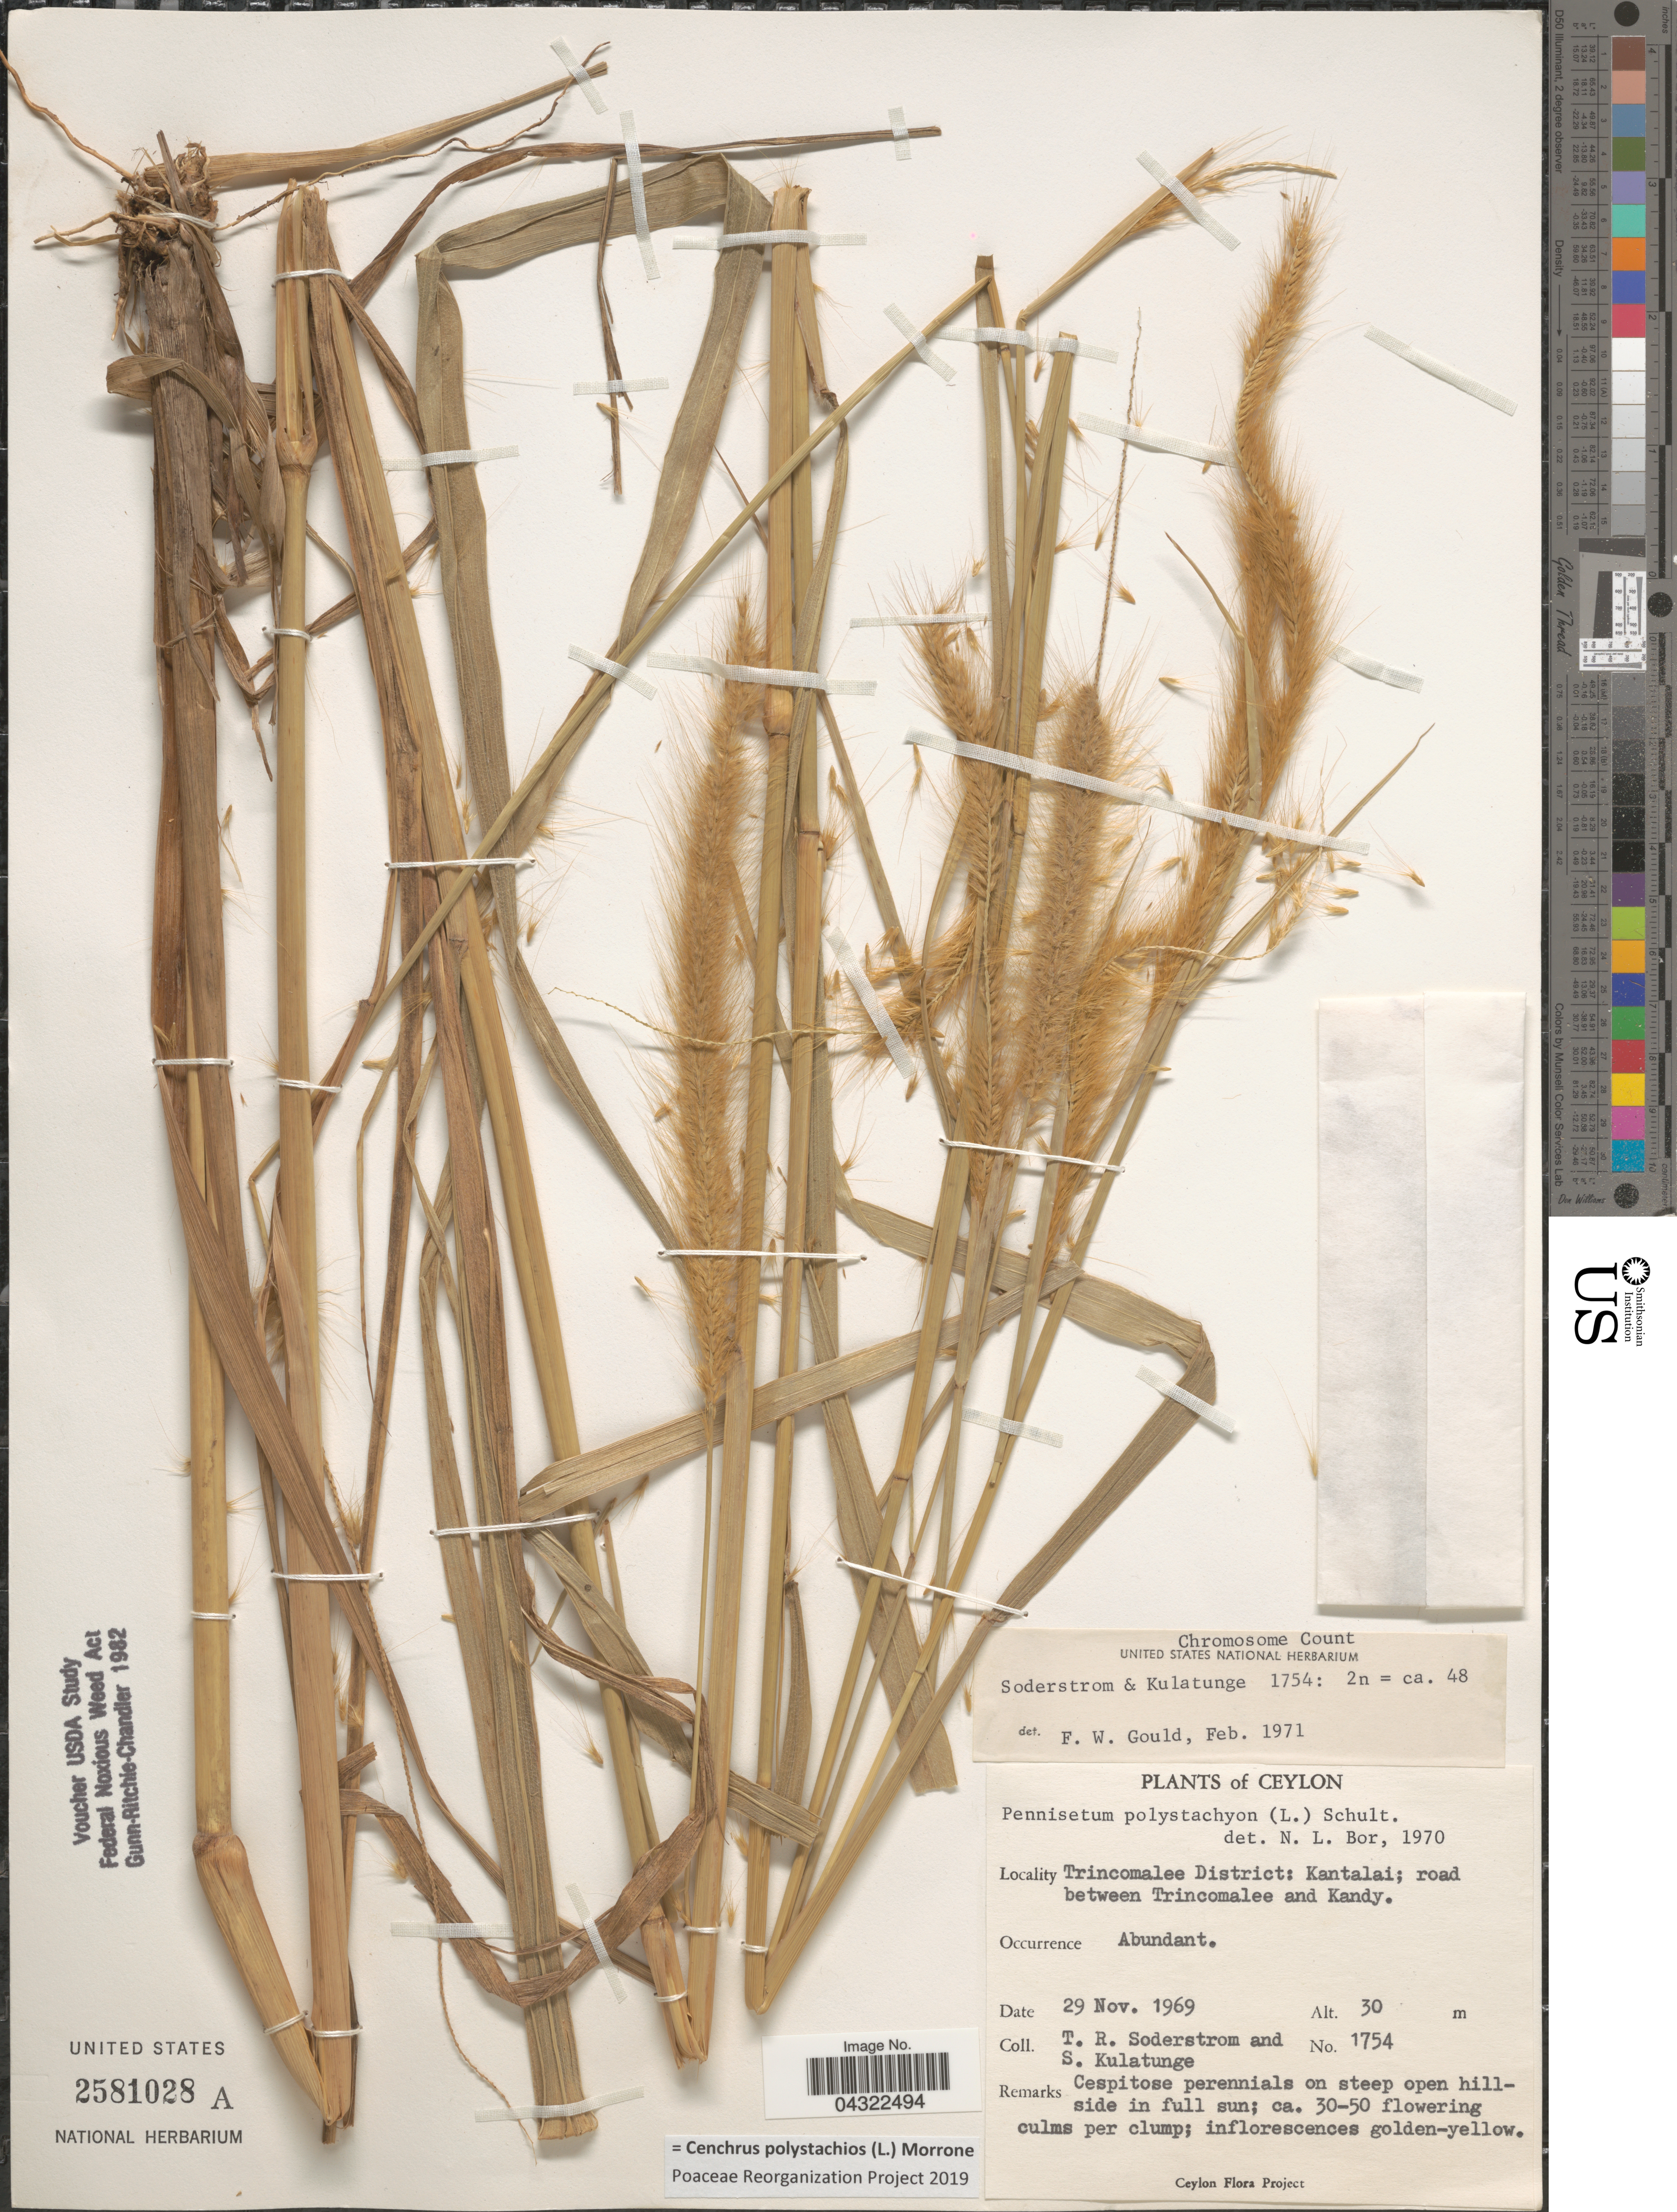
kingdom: Plantae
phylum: Tracheophyta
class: Liliopsida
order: Poales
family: Poaceae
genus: Cenchrus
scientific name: Cenchrus polystachios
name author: (L.) Morrone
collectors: T. R. Soderstrom & S. Kulatunge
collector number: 1754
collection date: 1969-11-29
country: Sri Lanka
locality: Ceylon. Trincomalee District: Kantalai; road between Trincomalee and Kandy.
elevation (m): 30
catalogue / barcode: US 2581028A